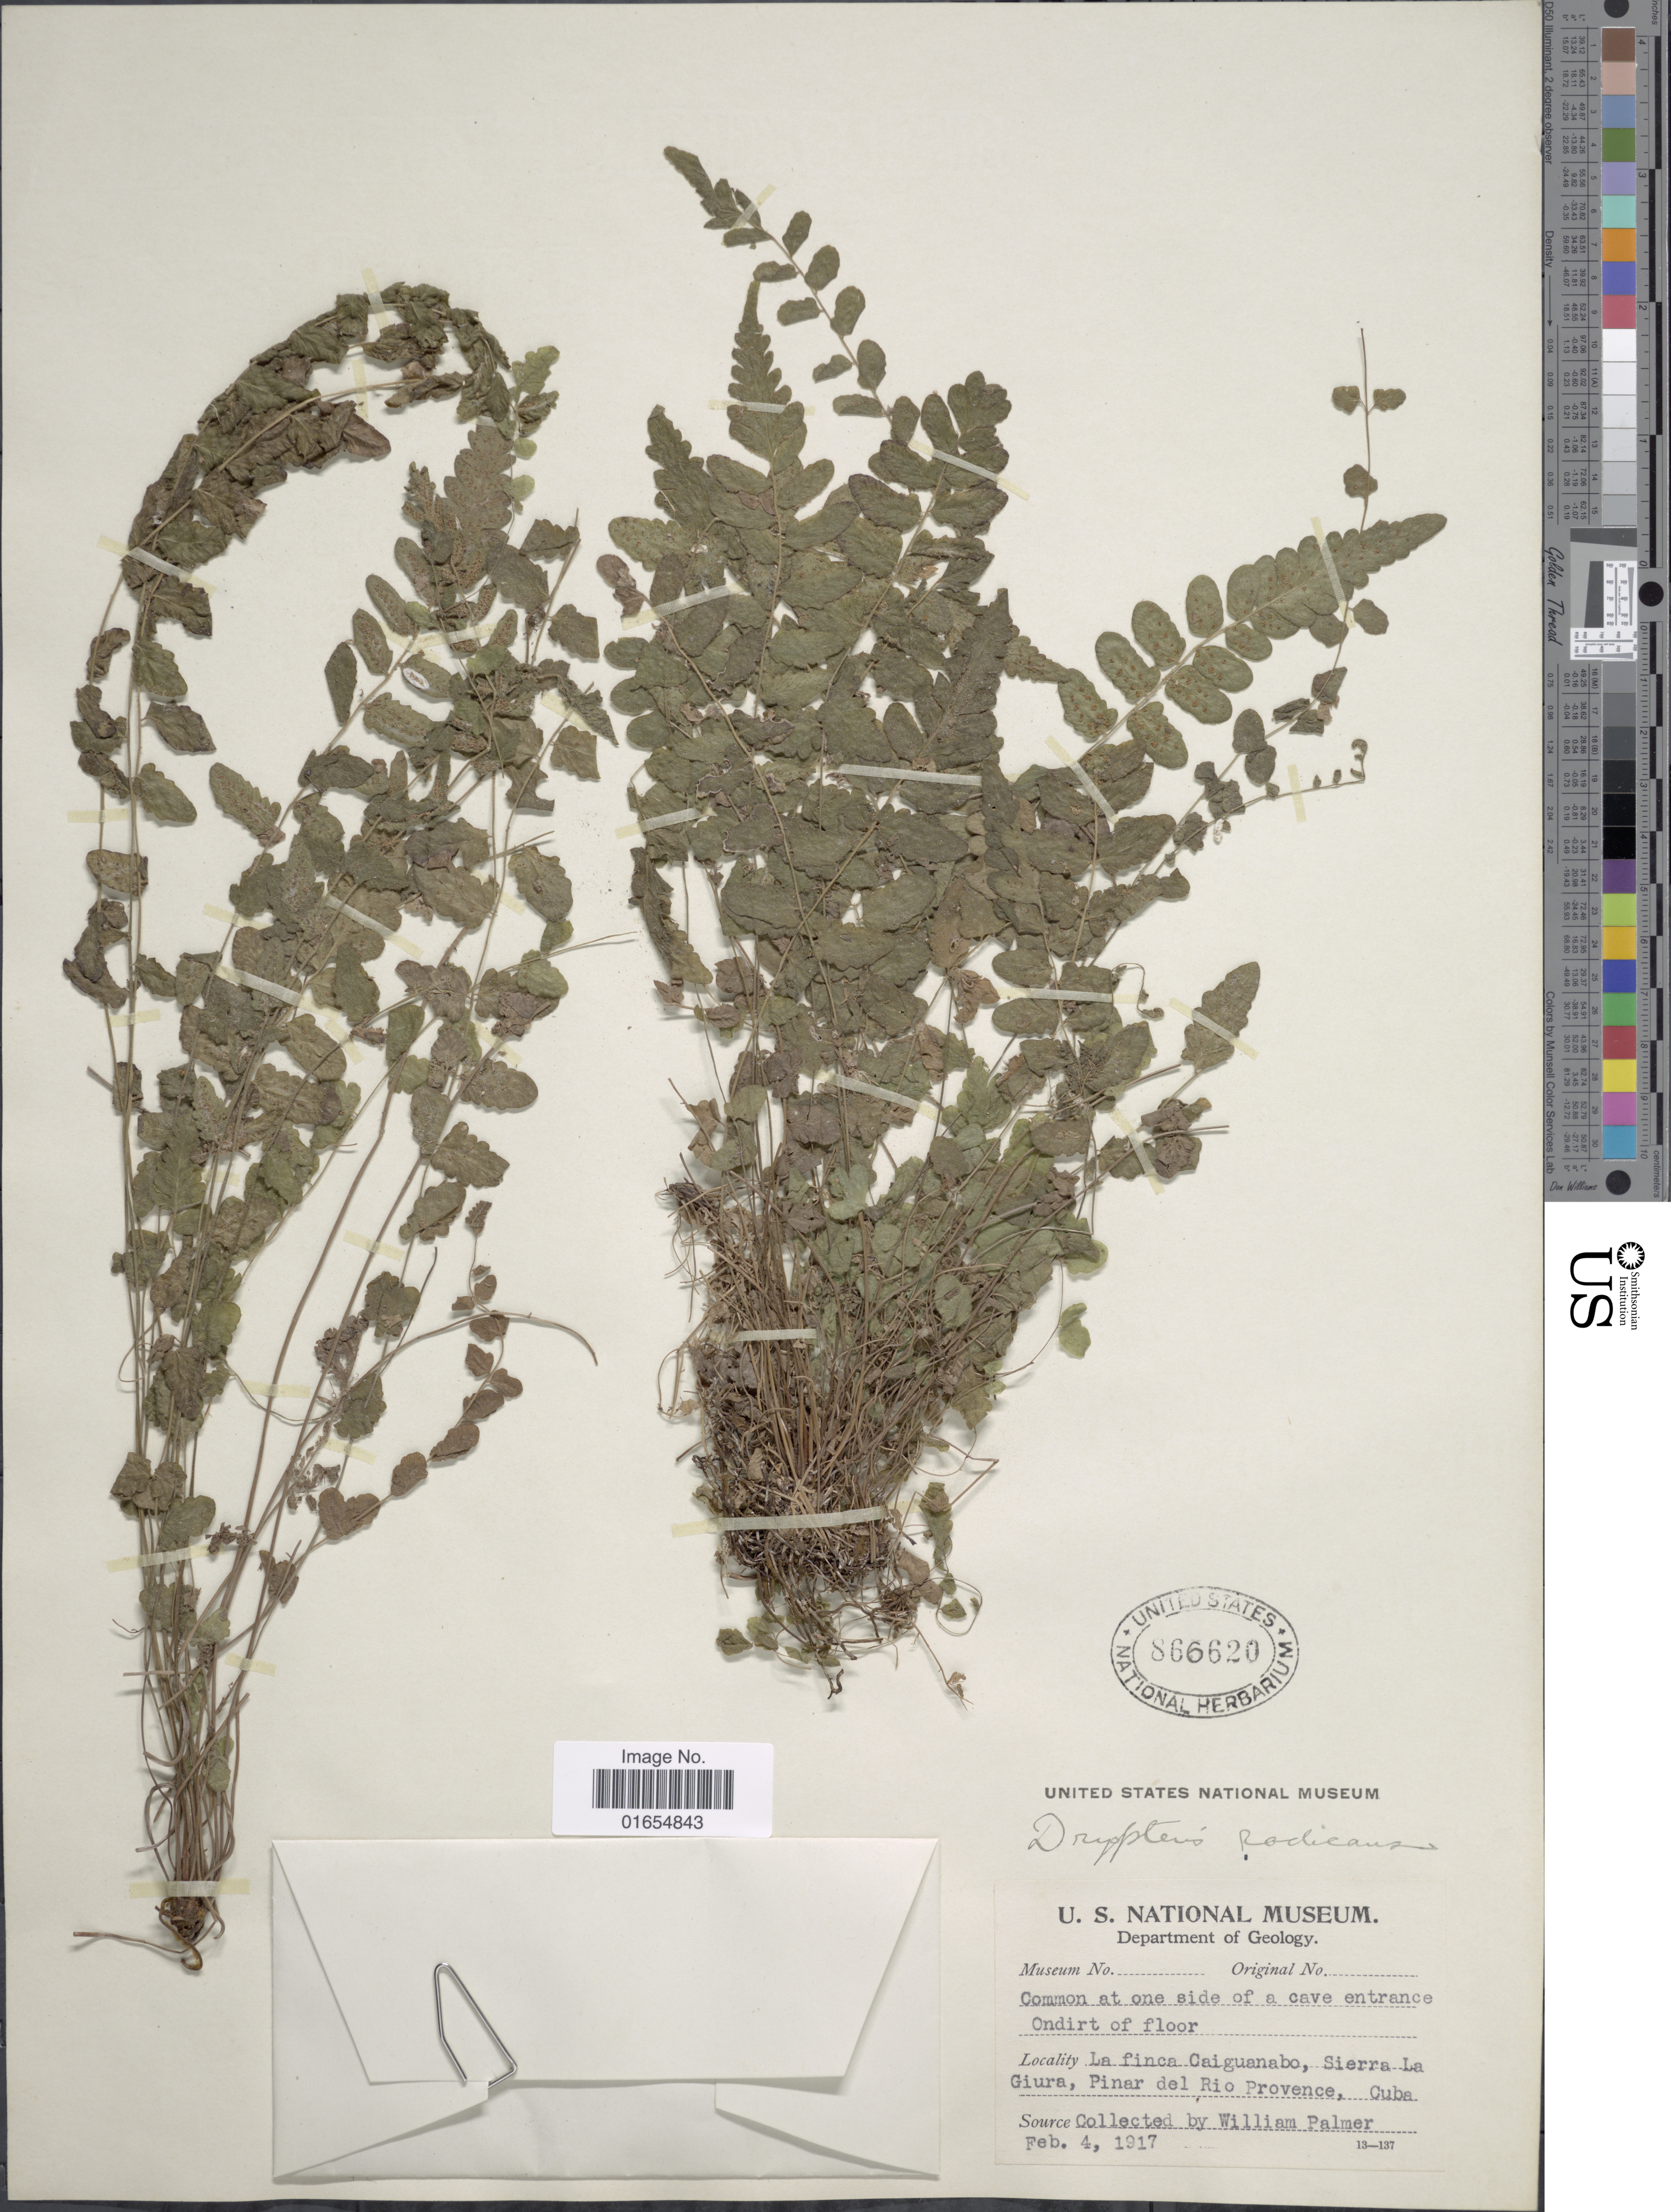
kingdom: Plantae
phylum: Tracheophyta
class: Polypodiopsida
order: Polypodiales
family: Thelypteridaceae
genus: Goniopteris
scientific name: Goniopteris reptans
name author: (J.F. Gmel.) C. Presl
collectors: W. Palmer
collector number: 13-137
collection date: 1917-02-04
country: Cuba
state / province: Pinar del Río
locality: La finca Caiguanabo, Sierra La Giura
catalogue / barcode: US 866620